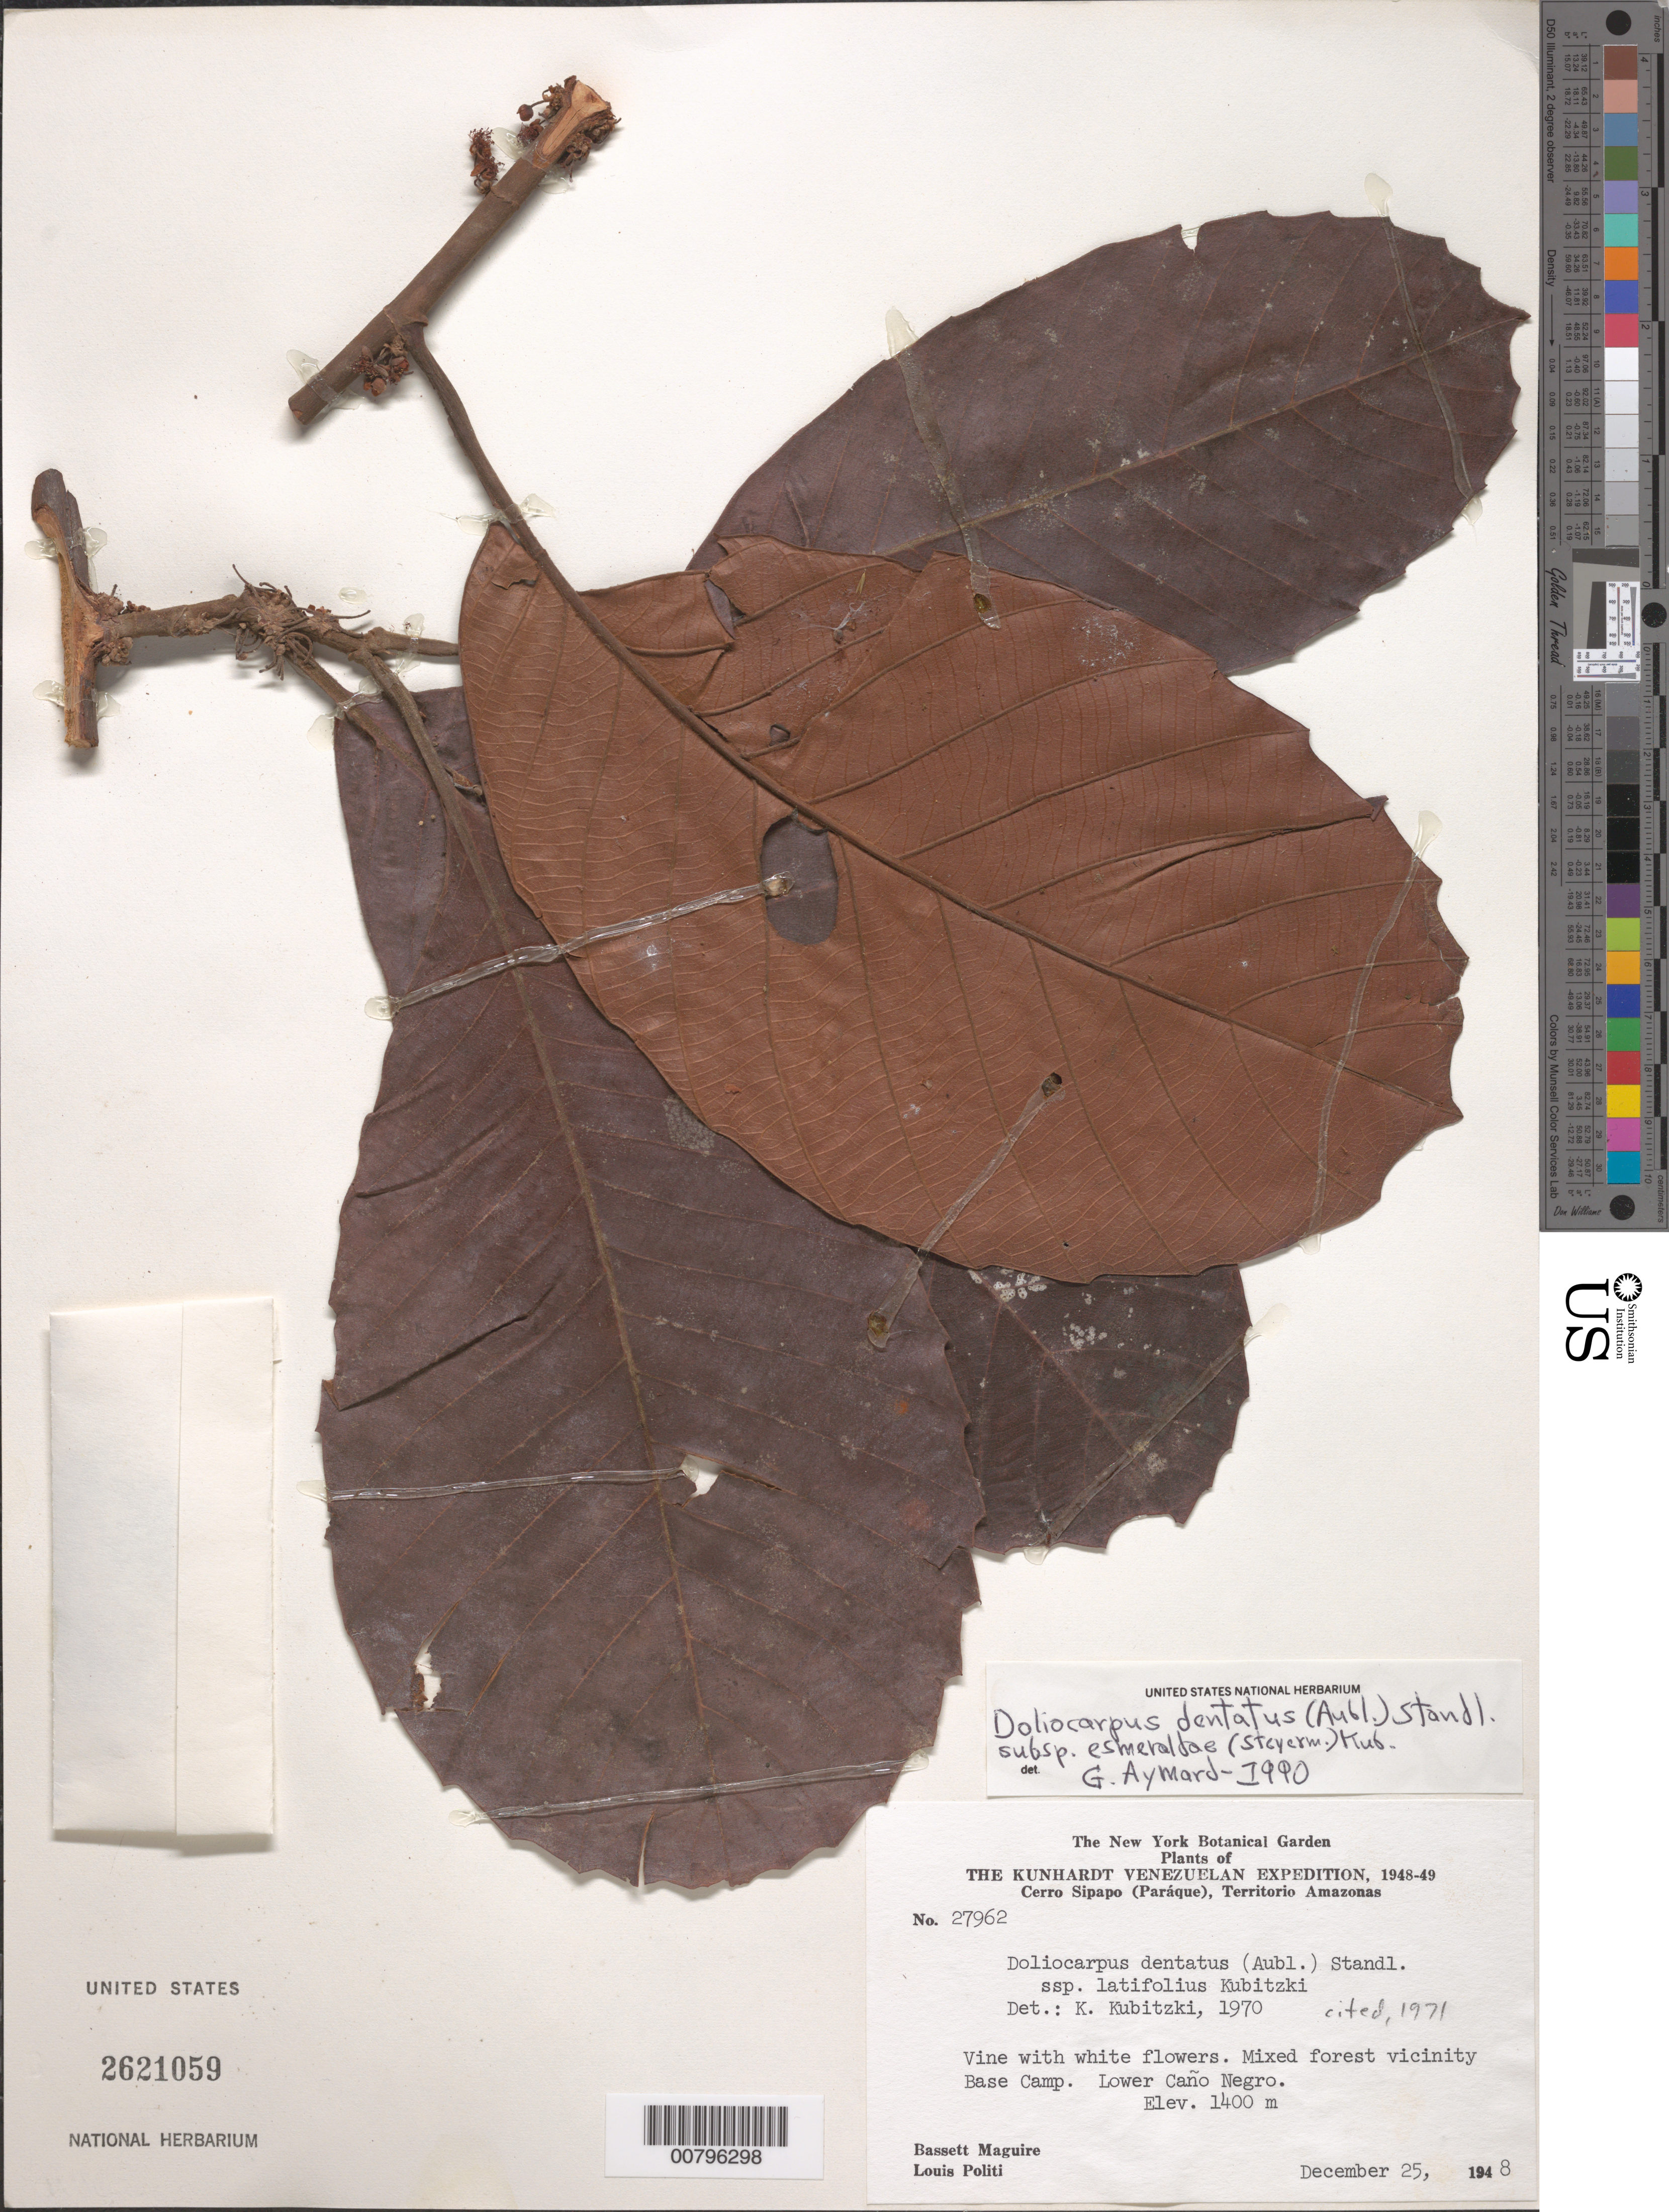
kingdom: Plantae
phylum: Tracheophyta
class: Magnoliopsida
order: Dilleniales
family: Dilleniaceae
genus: Doliocarpus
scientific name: Doliocarpus spathulifolius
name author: Kubitzki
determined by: Victor Longhi Monzoli, João, (BRAZIL)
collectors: B. Maguire & L. Politi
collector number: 27962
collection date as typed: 25-Dec-49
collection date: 1949-12-25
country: Venezuela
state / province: Amazonas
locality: Cerro Sipapo (Paráque), Lower Caño Negro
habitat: Mixed forest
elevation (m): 1400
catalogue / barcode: US 2621059